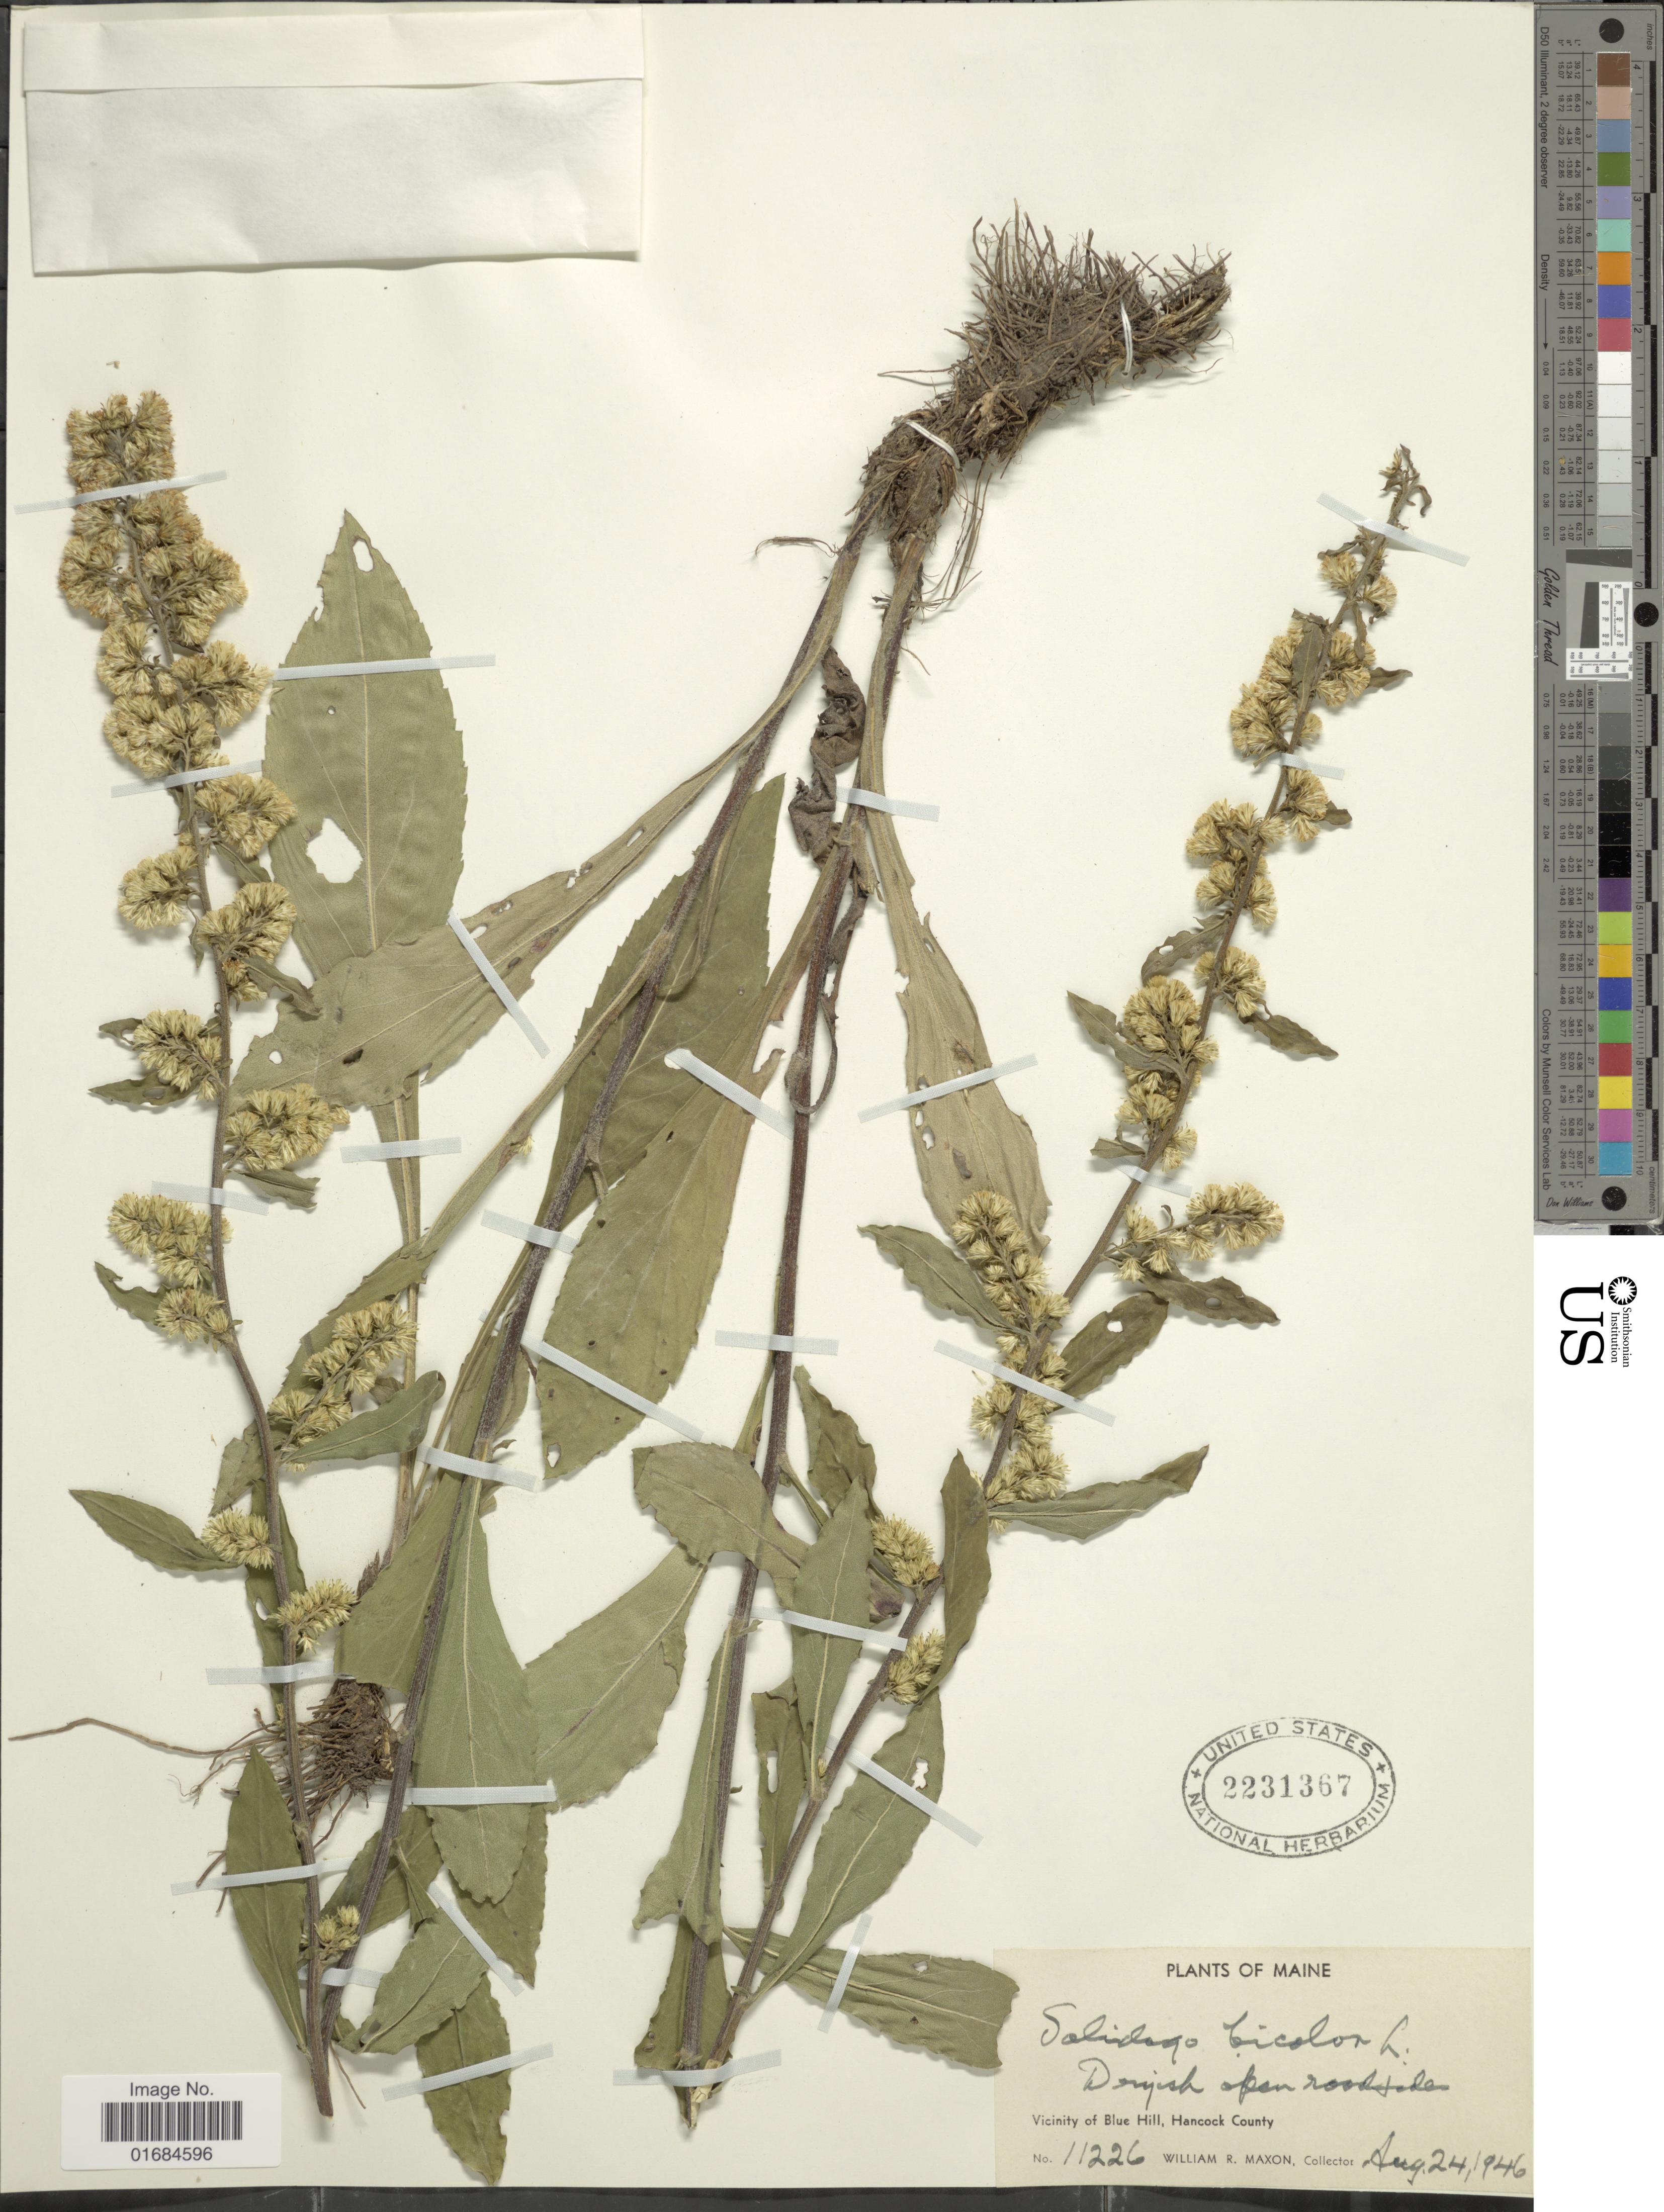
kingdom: Plantae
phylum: Tracheophyta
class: Magnoliopsida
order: Asterales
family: Asteraceae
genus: Solidago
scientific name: Solidago bicolor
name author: L.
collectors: W. R. Maxon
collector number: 11226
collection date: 1946-08-24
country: United States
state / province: Maine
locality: Dryish open roadside, Vicinity of Blue hill, Hancock County.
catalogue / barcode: US 2331367